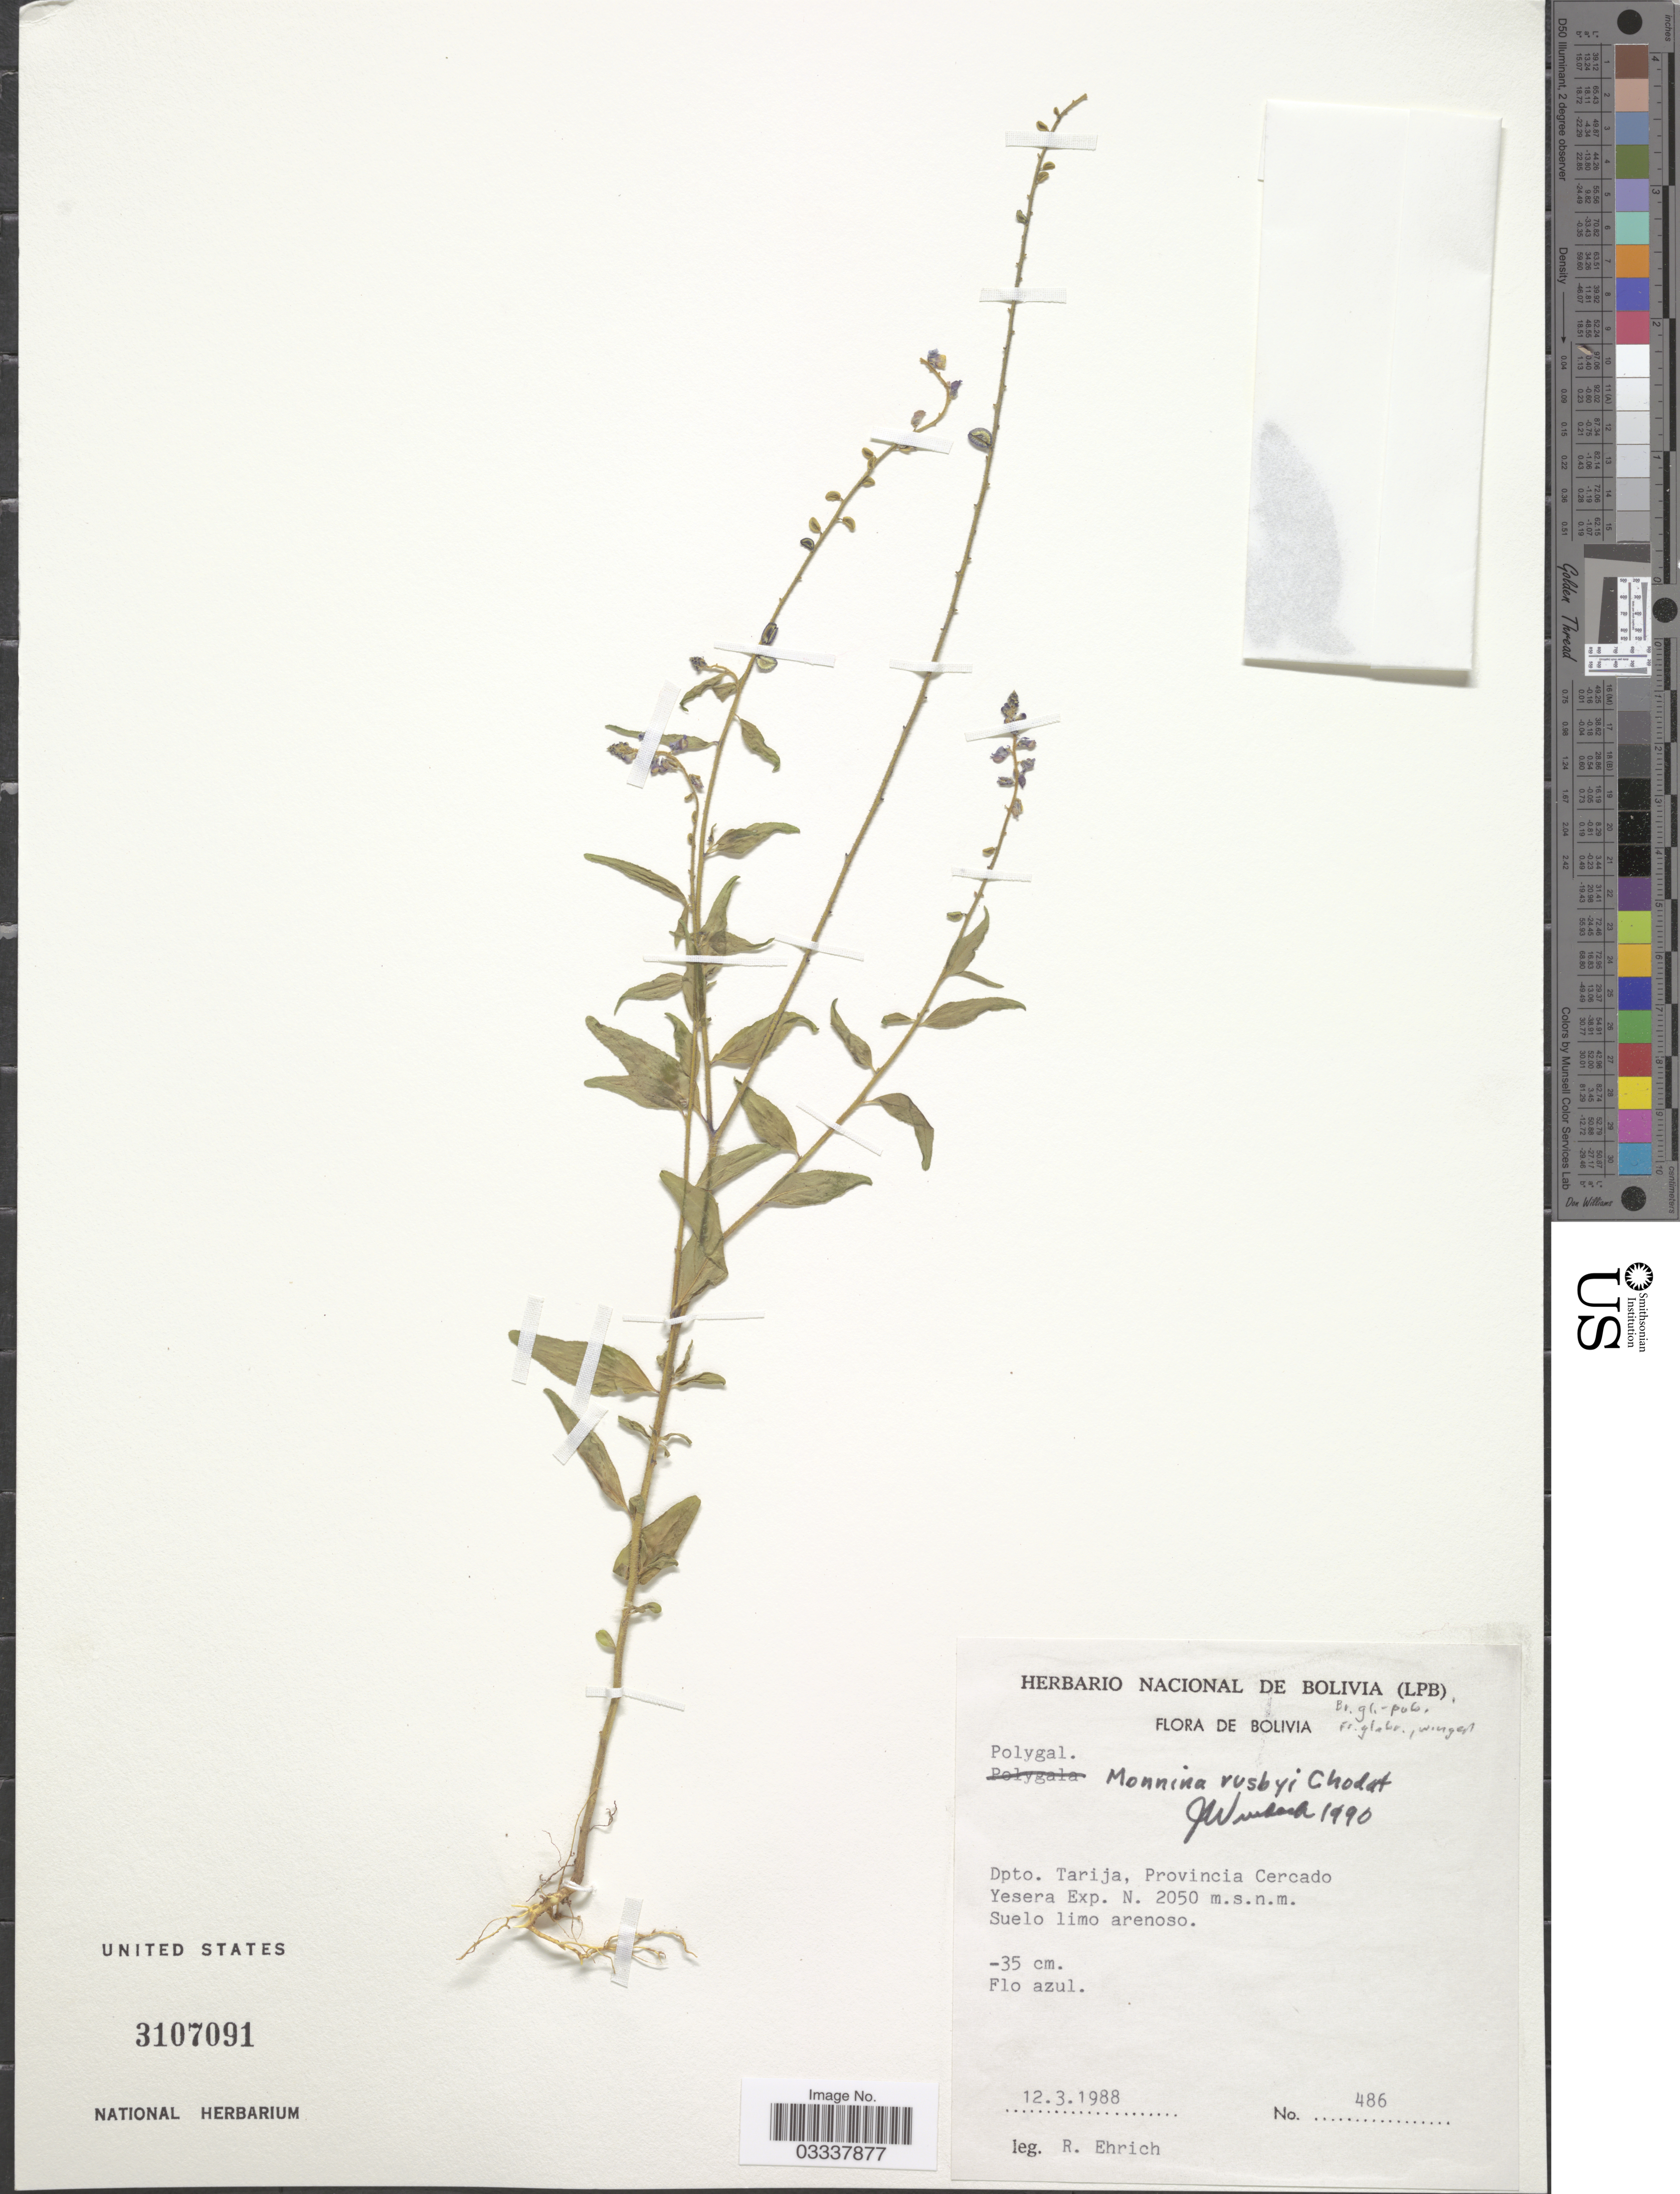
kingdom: Plantae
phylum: Tracheophyta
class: Magnoliopsida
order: Fabales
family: Polygalaceae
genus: Monnina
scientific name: Monnina rusbyi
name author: Chodat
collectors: R. Ehrich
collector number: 486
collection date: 1988-03-12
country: Bolivia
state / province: Tarija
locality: Dpto. Tarija, Provincia Cercado, Yesera Exp. N.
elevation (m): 2050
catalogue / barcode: US 3107091